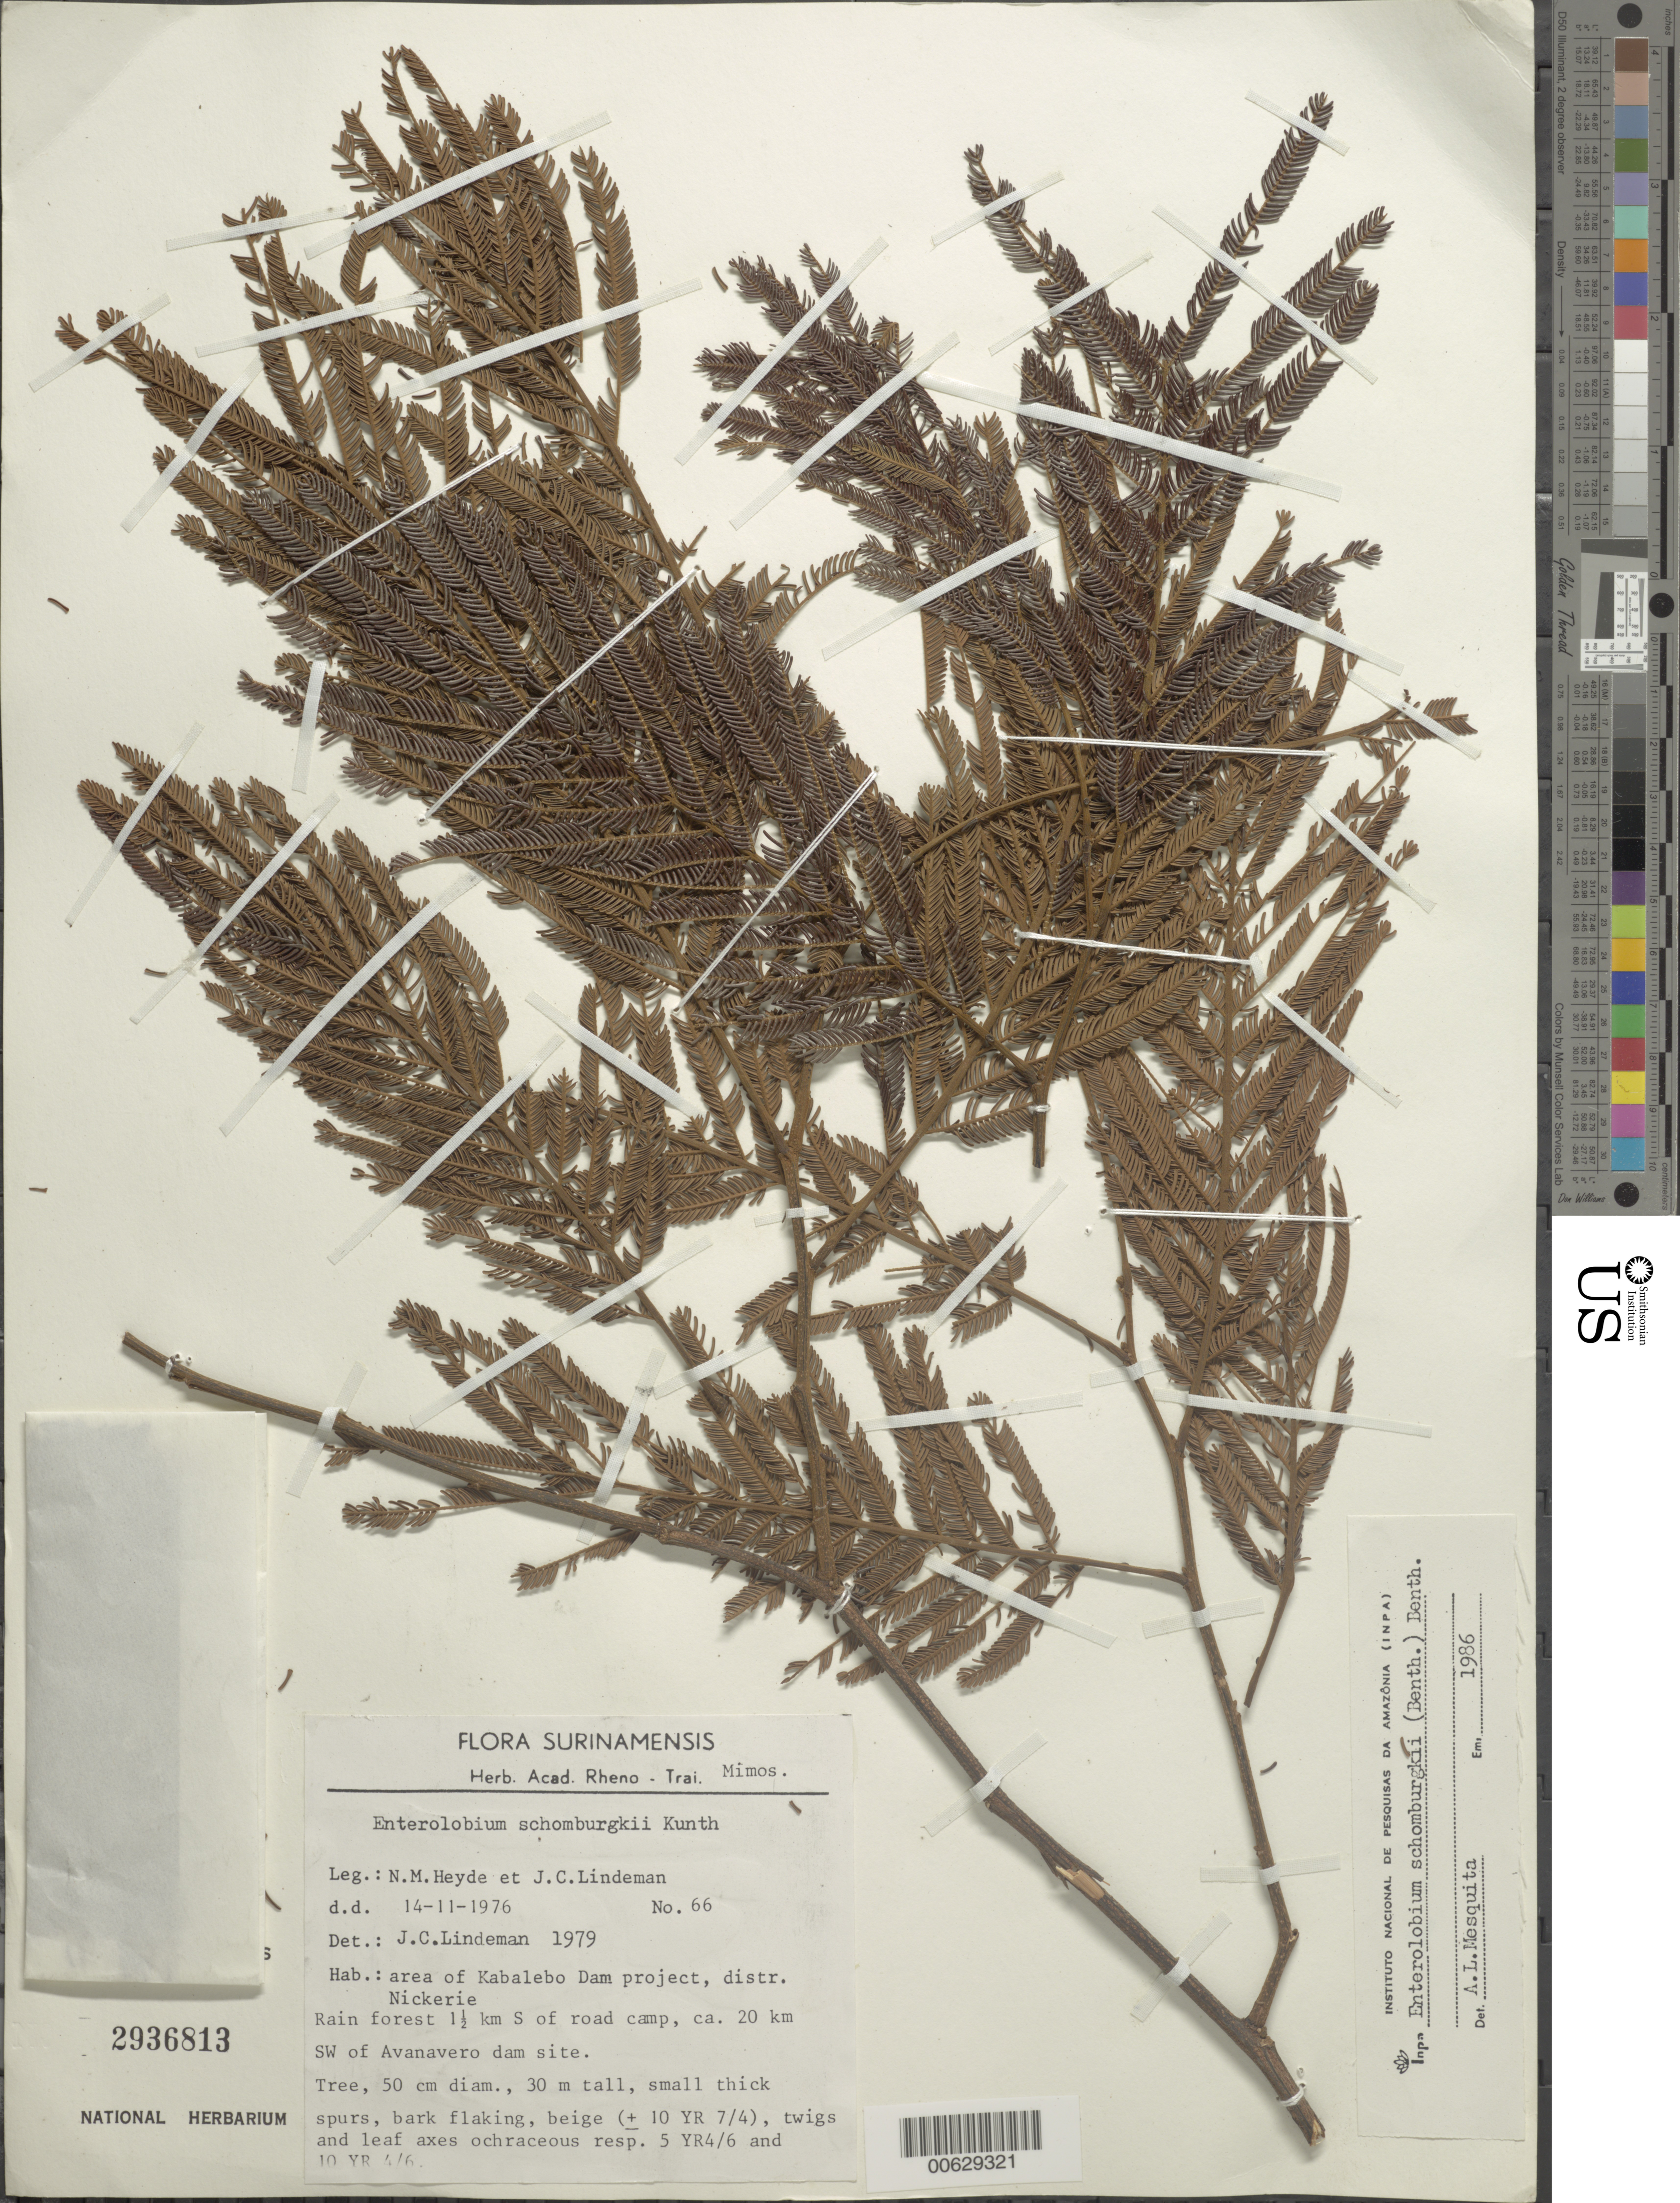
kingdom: Plantae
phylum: Tracheophyta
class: Magnoliopsida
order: Fabales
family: Fabaceae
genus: Robrichia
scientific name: Robrichia schomburgkii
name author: (Benth.) A.R.M. Luz & E.R. Souza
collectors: N. M. Heyde & J. C. Lindeman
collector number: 66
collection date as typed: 14-Nov-76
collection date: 1976-11-14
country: Suriname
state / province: Nickerie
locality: Kabalebo Dam project, 20 km SW of Ananavero dam site, 1.5km S of road camp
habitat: Rain forest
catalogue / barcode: US 2936813